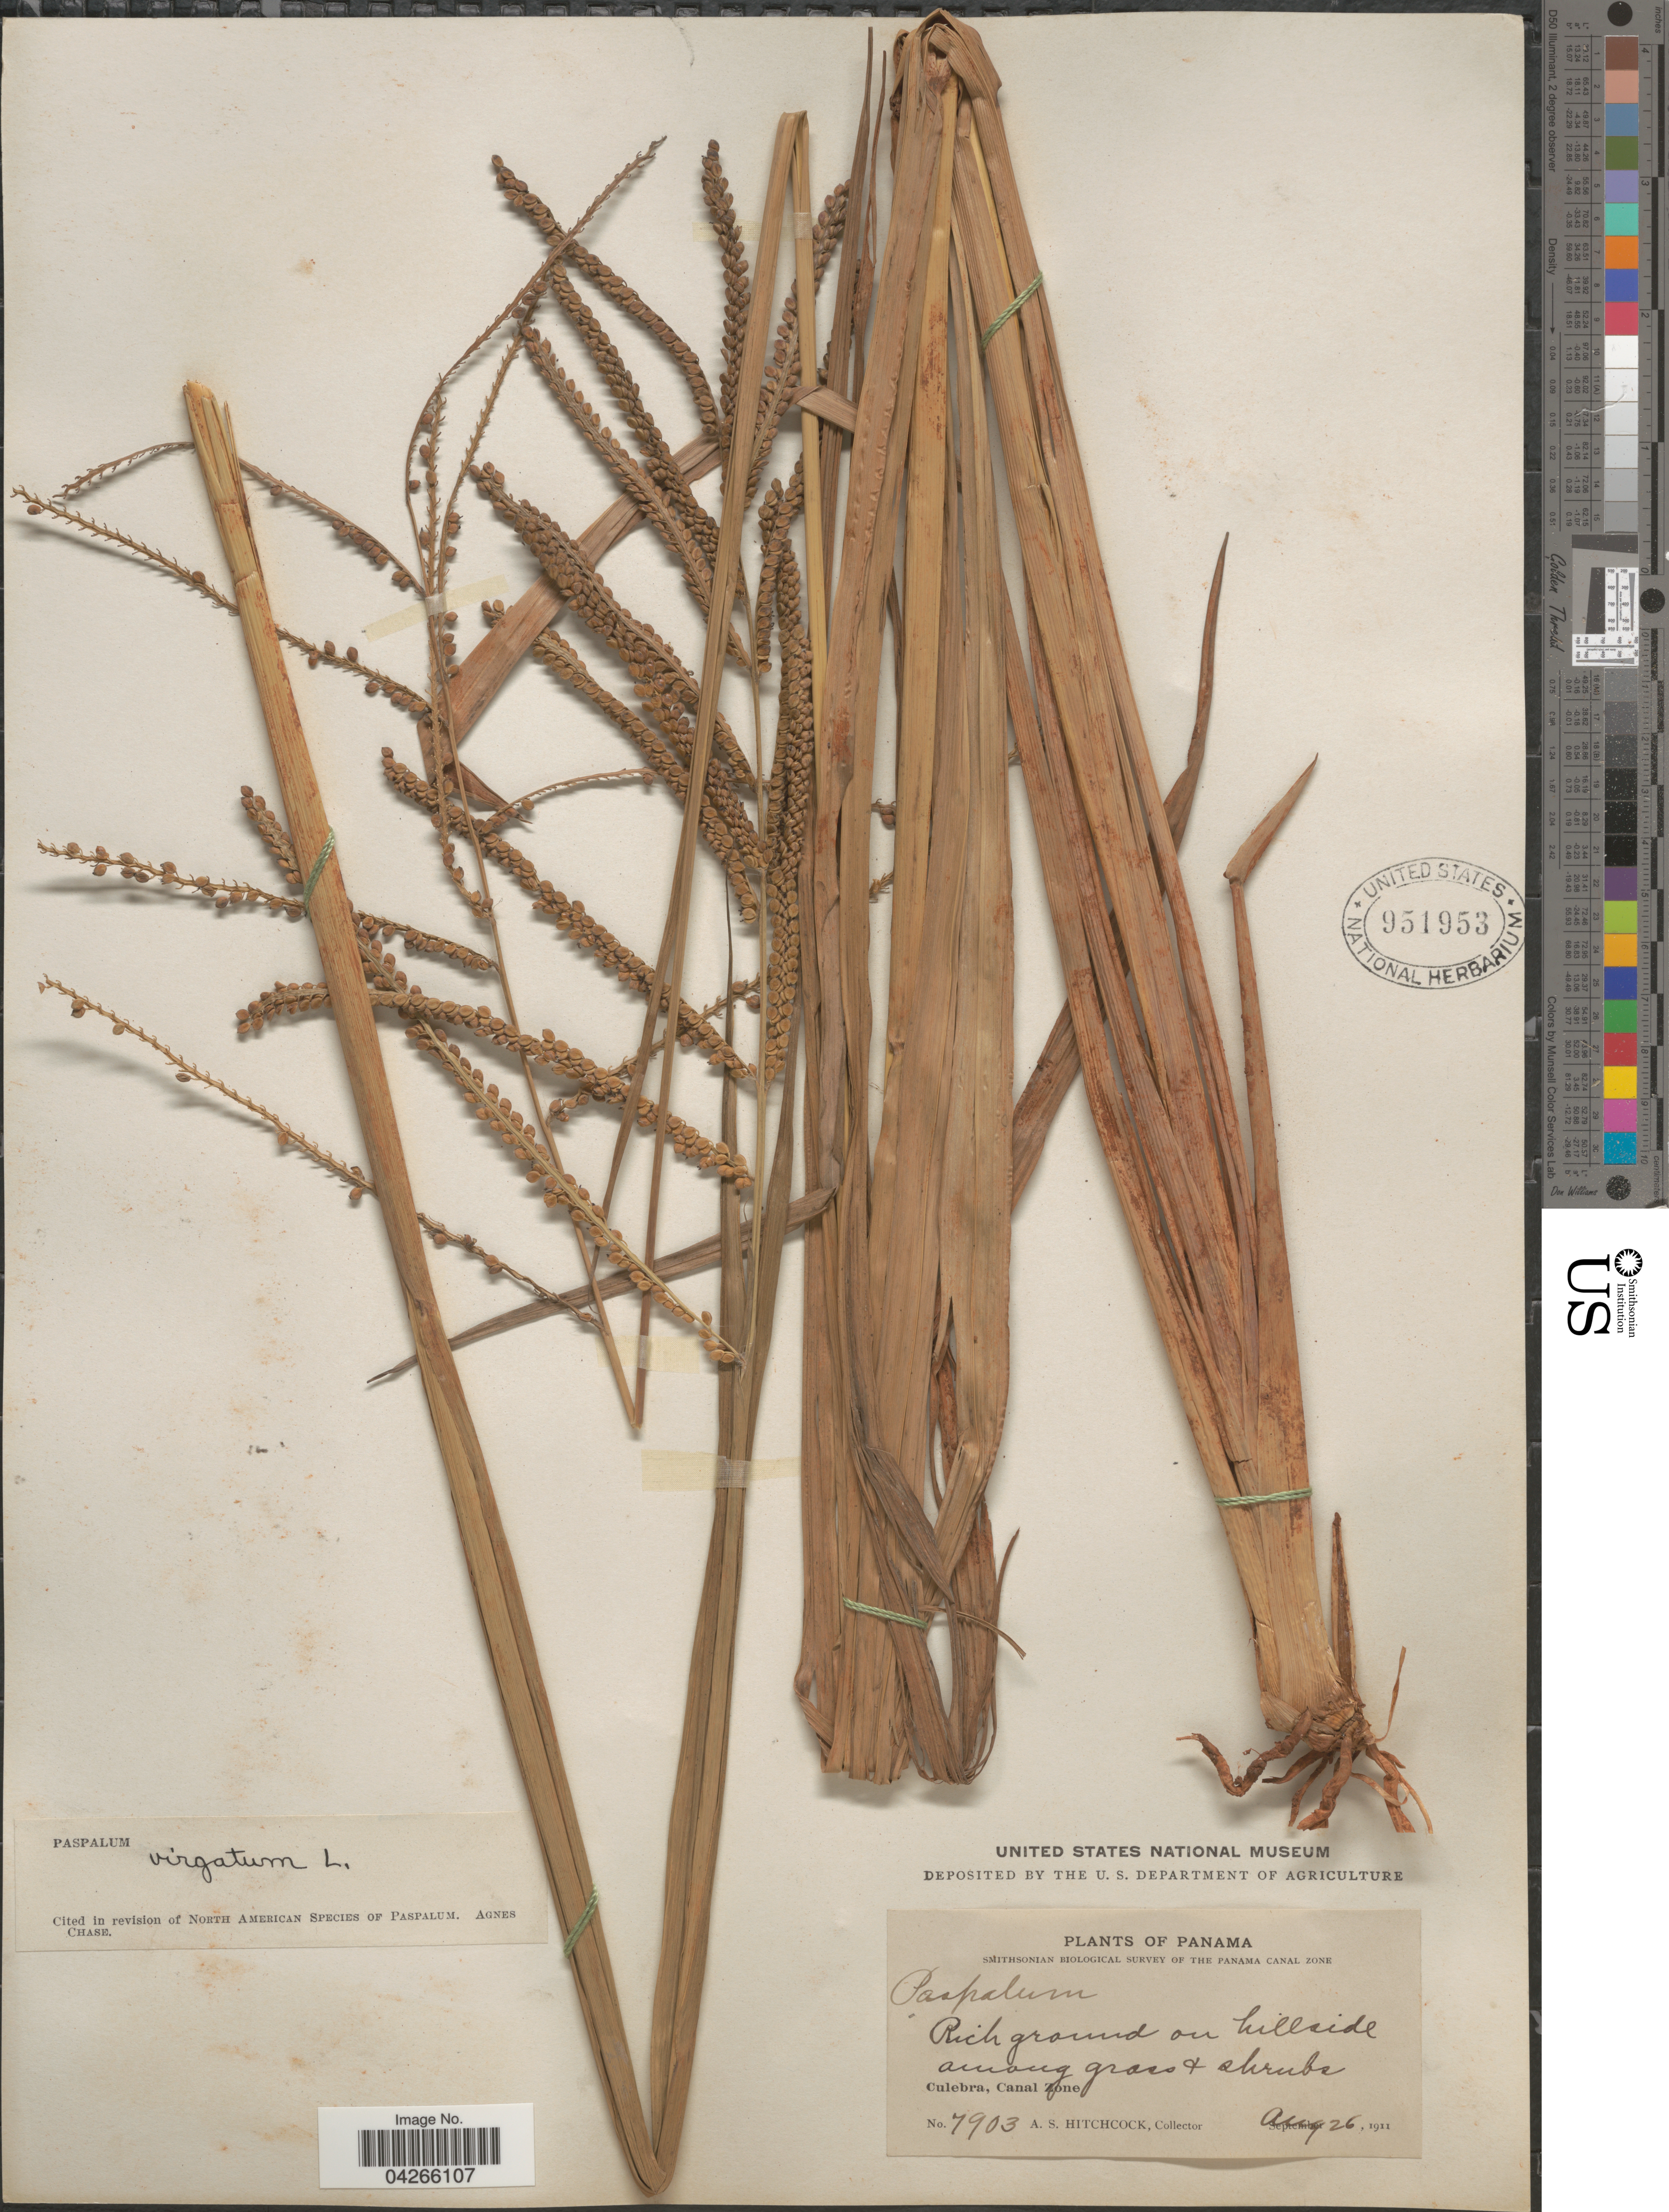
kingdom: Plantae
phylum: Tracheophyta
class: Liliopsida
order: Poales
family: Poaceae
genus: Paspalum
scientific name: Paspalum virgatum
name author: L.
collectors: A. S. Hitchcock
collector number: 7903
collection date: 1911-08-26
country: Panama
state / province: Colón / Panamá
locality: Smithsonian Biological Survey of the Panama Canal Zone. On hillside. Culebra, Canal Zone.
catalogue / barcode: US 951953